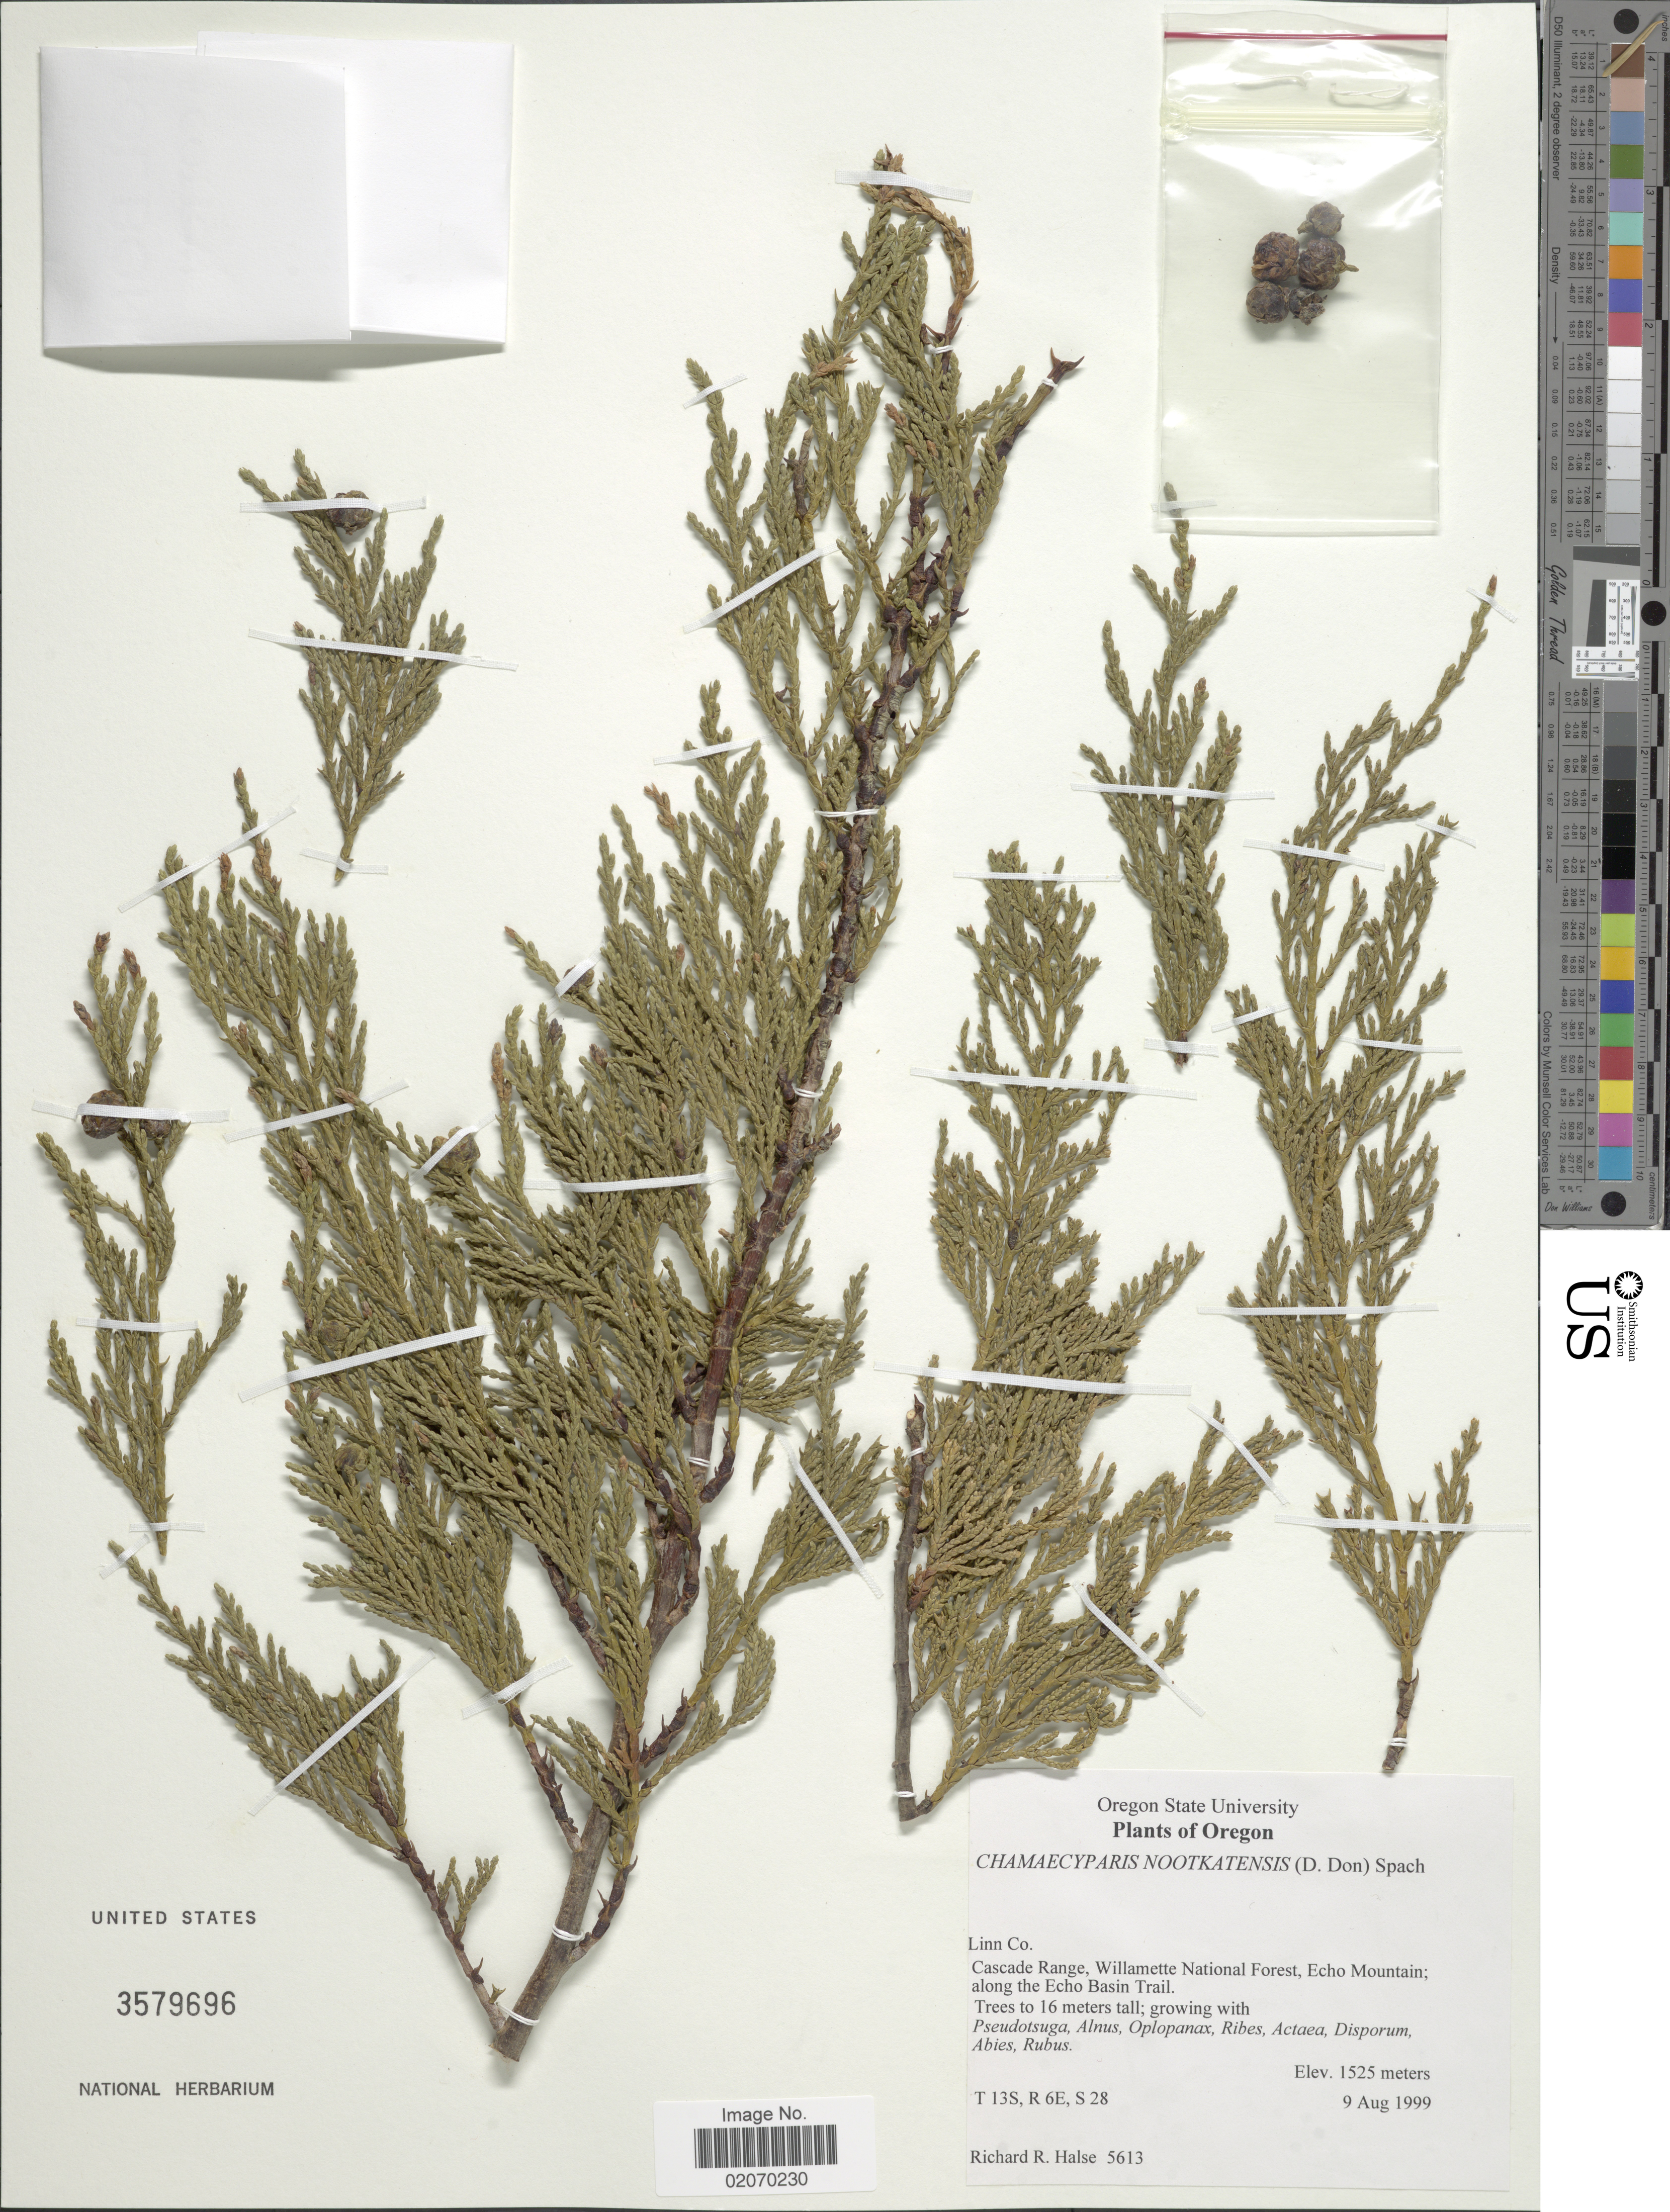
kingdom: Plantae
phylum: Tracheophyta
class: Pinopsida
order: Pinales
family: Cupressaceae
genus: Chamaecyparis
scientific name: Chamaecyparis nootkatensis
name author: (D. Don) Spach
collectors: R. Halse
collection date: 1999-08-09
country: United States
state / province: Oregon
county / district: Linn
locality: Linn Co., Cascade Range, Willamette National Forest, Echo Mountain; along the Echo Basin Trail, T13S, R6E. S28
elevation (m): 1525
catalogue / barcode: US 3579696